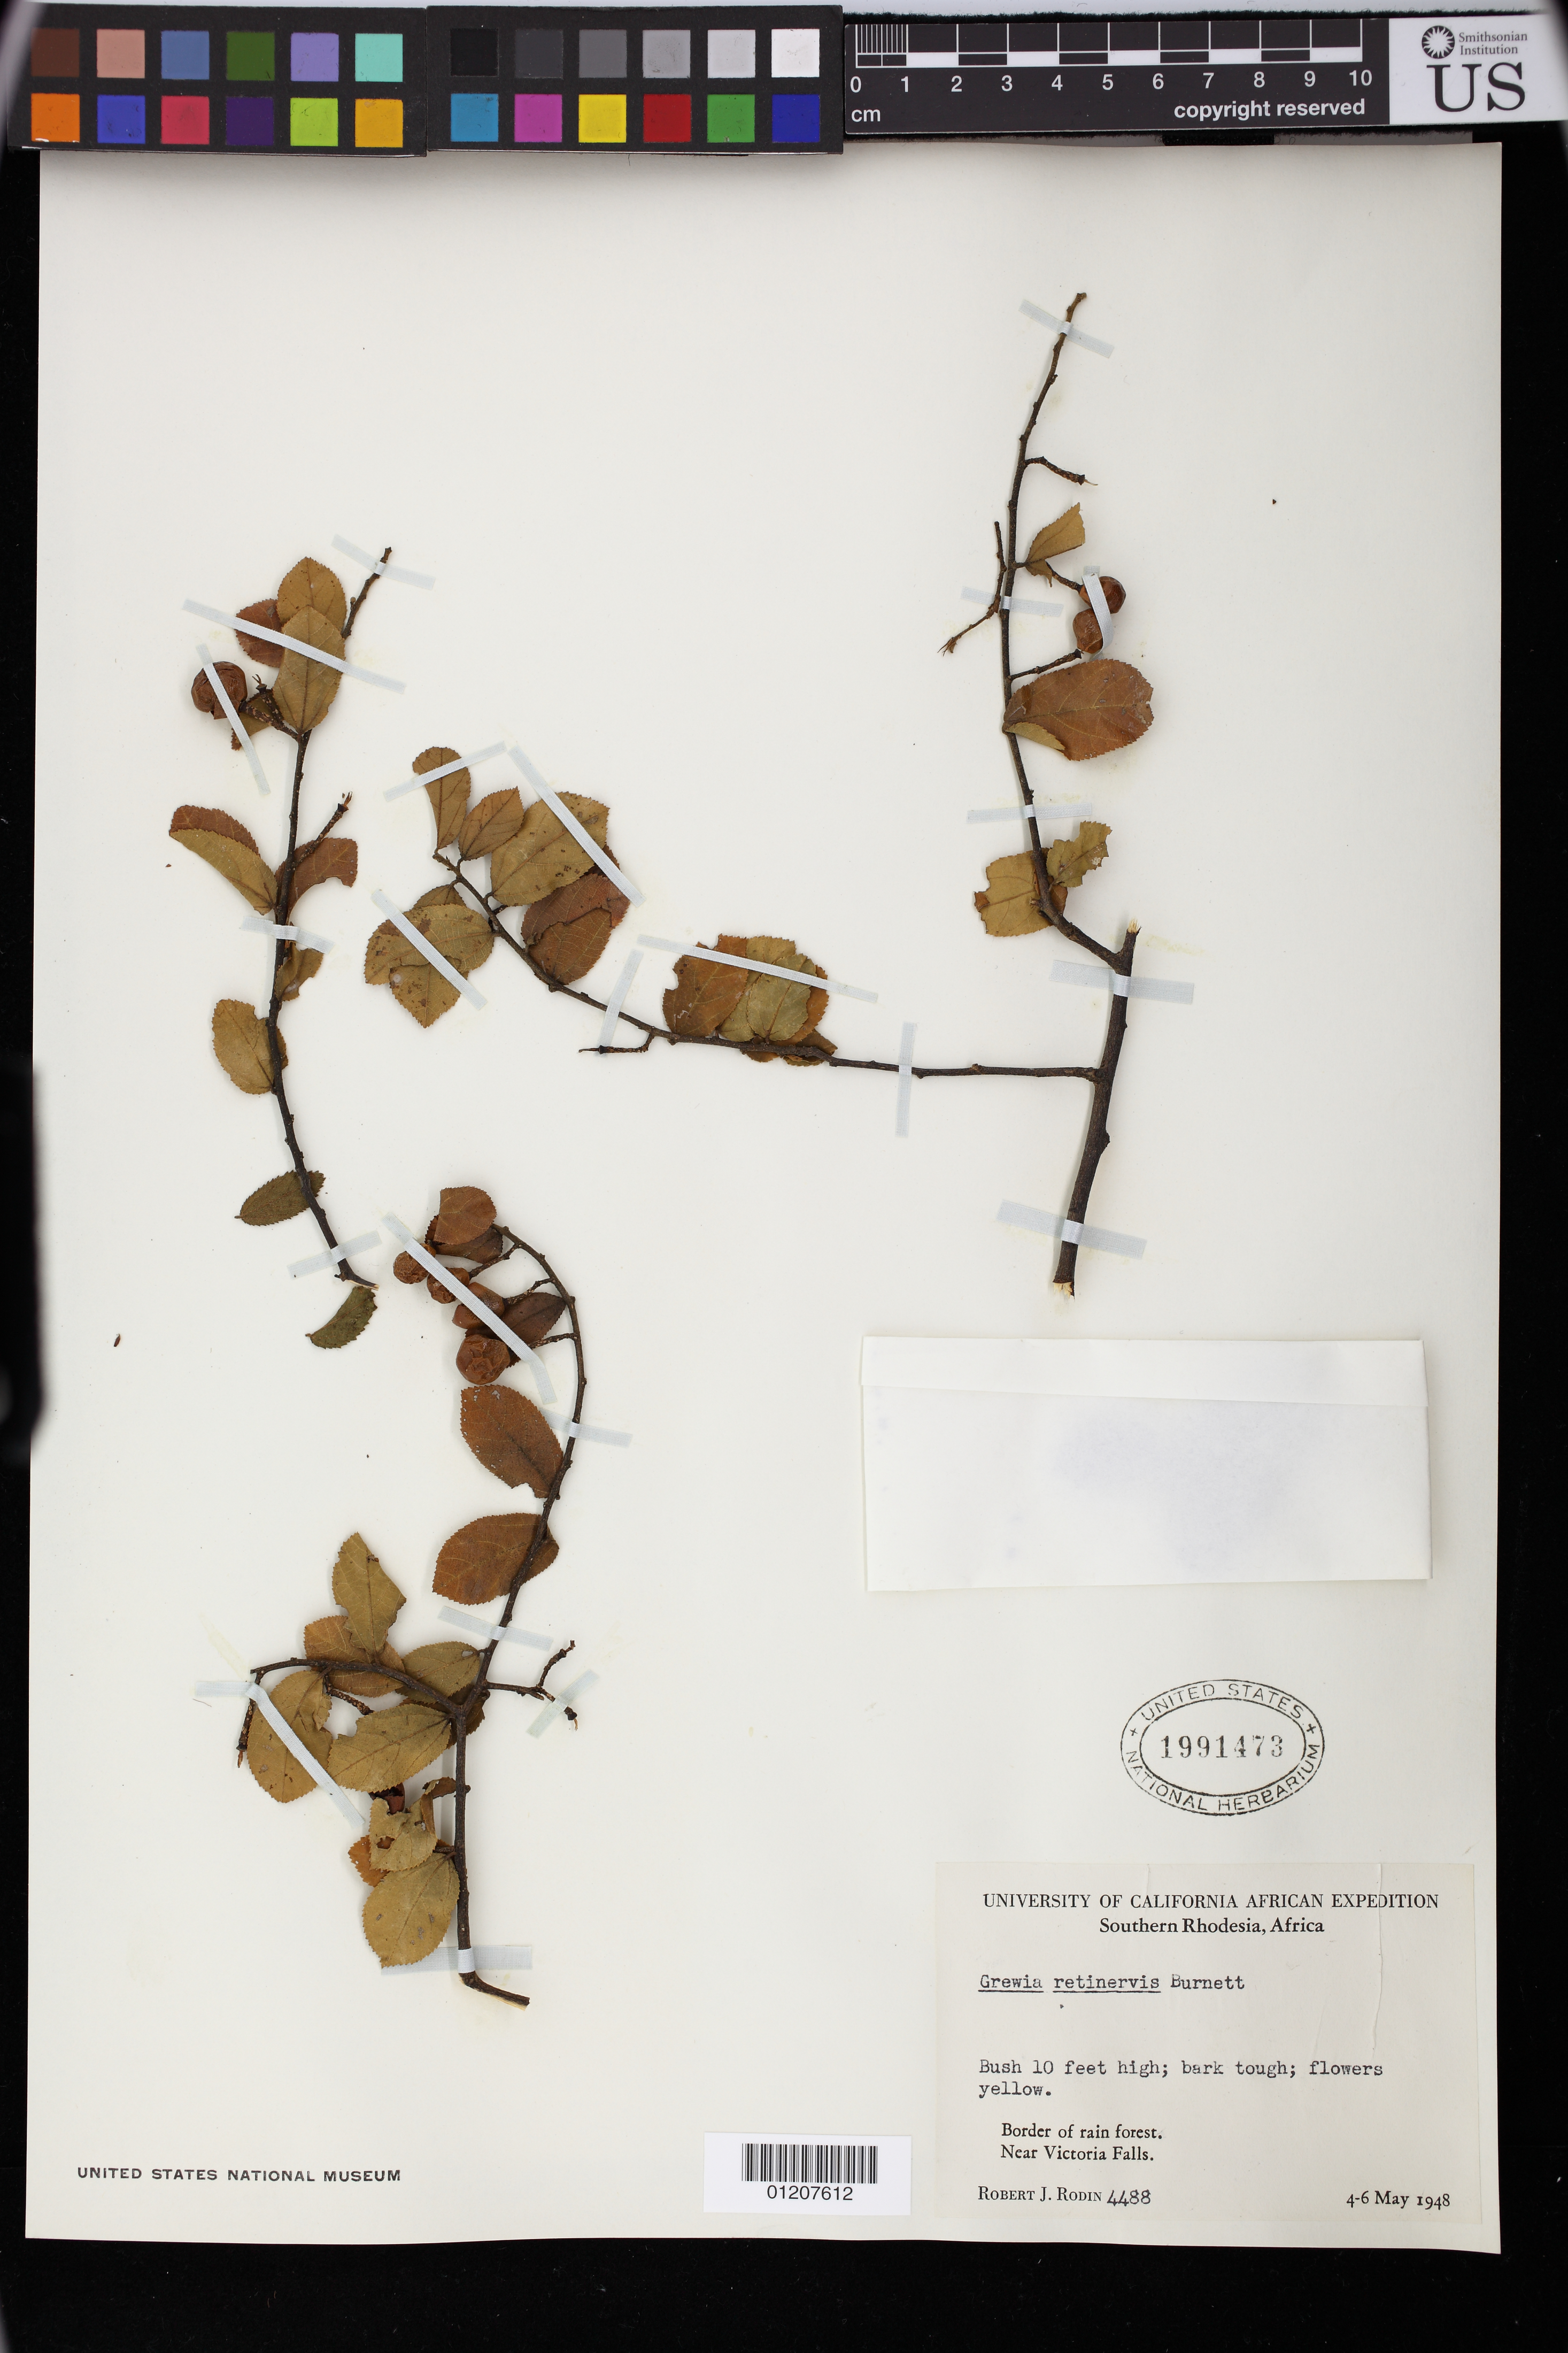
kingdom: Plantae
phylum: Tracheophyta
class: Magnoliopsida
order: Malvales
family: Malvaceae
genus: Grewia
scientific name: Grewia retinervis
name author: Burret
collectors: R. J. Rodin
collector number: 4488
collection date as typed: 04 May 1948 to 06 May 1948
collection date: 1948-05-04/1948-05-06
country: Zimbabwe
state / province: Matabeleland North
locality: Southern Rhodesia. Border of rain forest. Near Victoria Falls.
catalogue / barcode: US 1991473